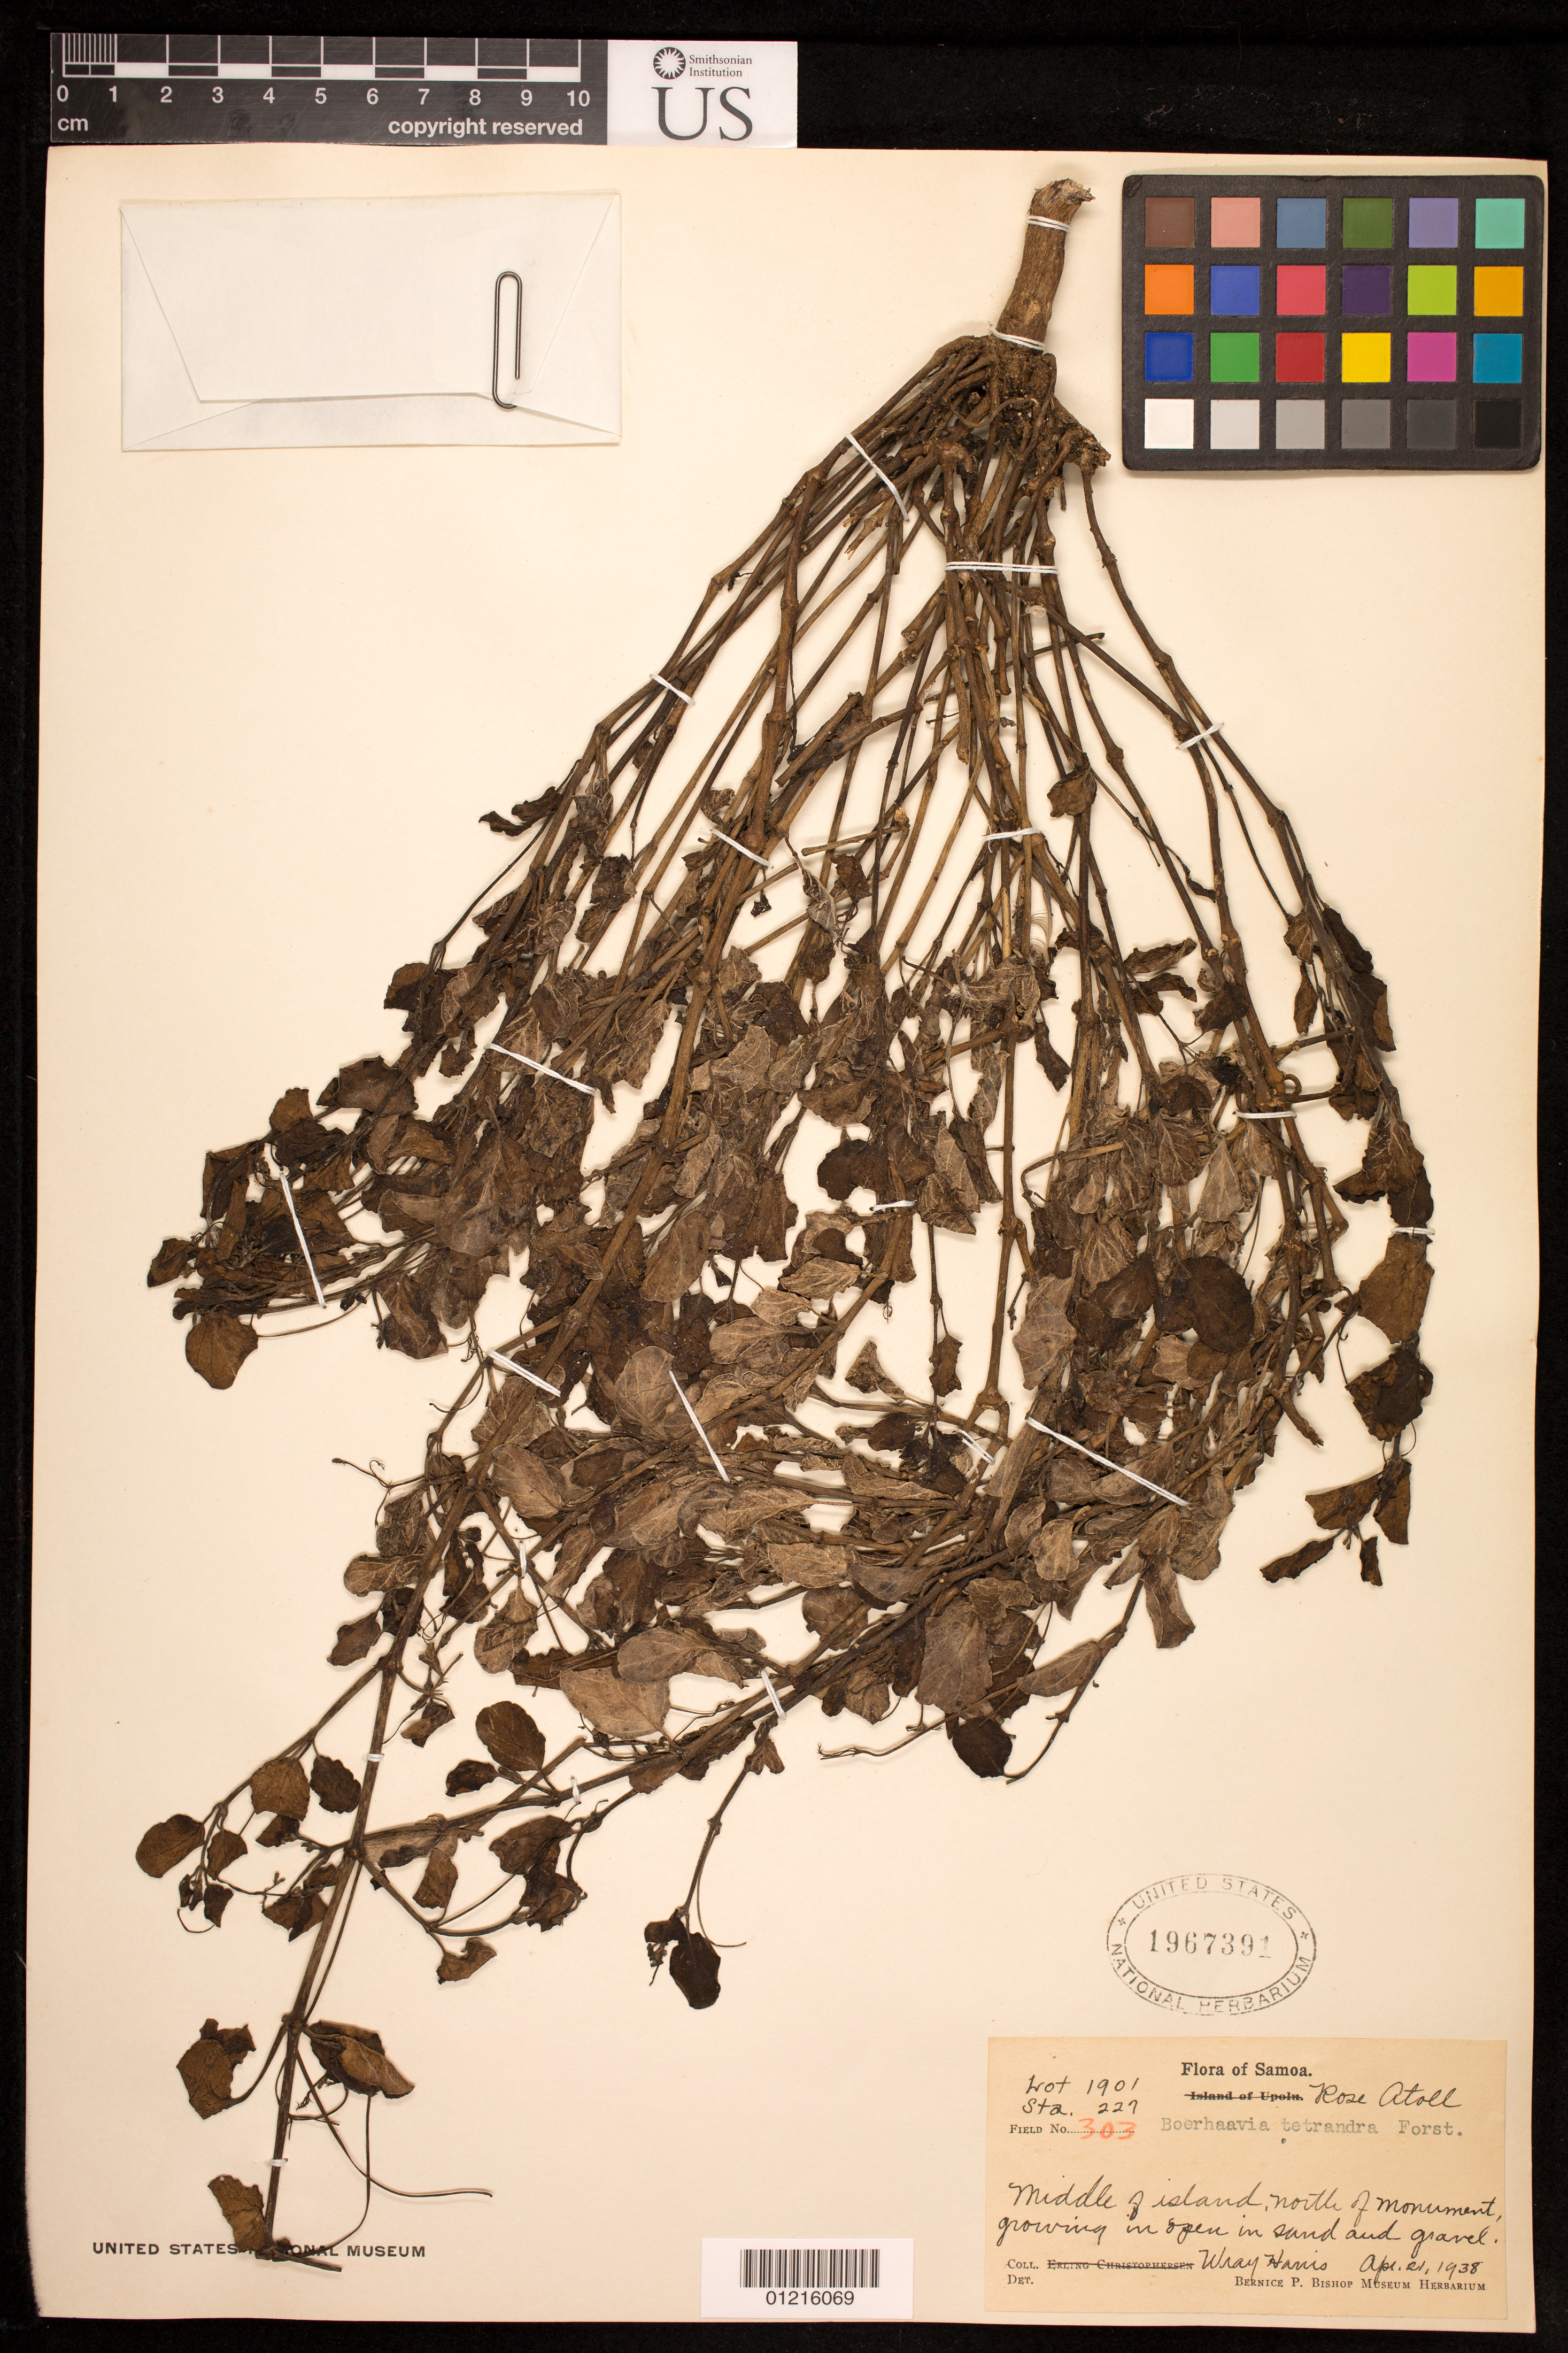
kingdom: Plantae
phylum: Tracheophyta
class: Magnoliopsida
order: Caryophyllales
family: Nyctaginaceae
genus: Boerhavia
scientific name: Boerhavia tetrandra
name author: G. Forst.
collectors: W. L. Harris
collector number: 1901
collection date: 1938-04-21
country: American Samoa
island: Rose Atoll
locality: Middle of island north of monument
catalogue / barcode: US 1967391